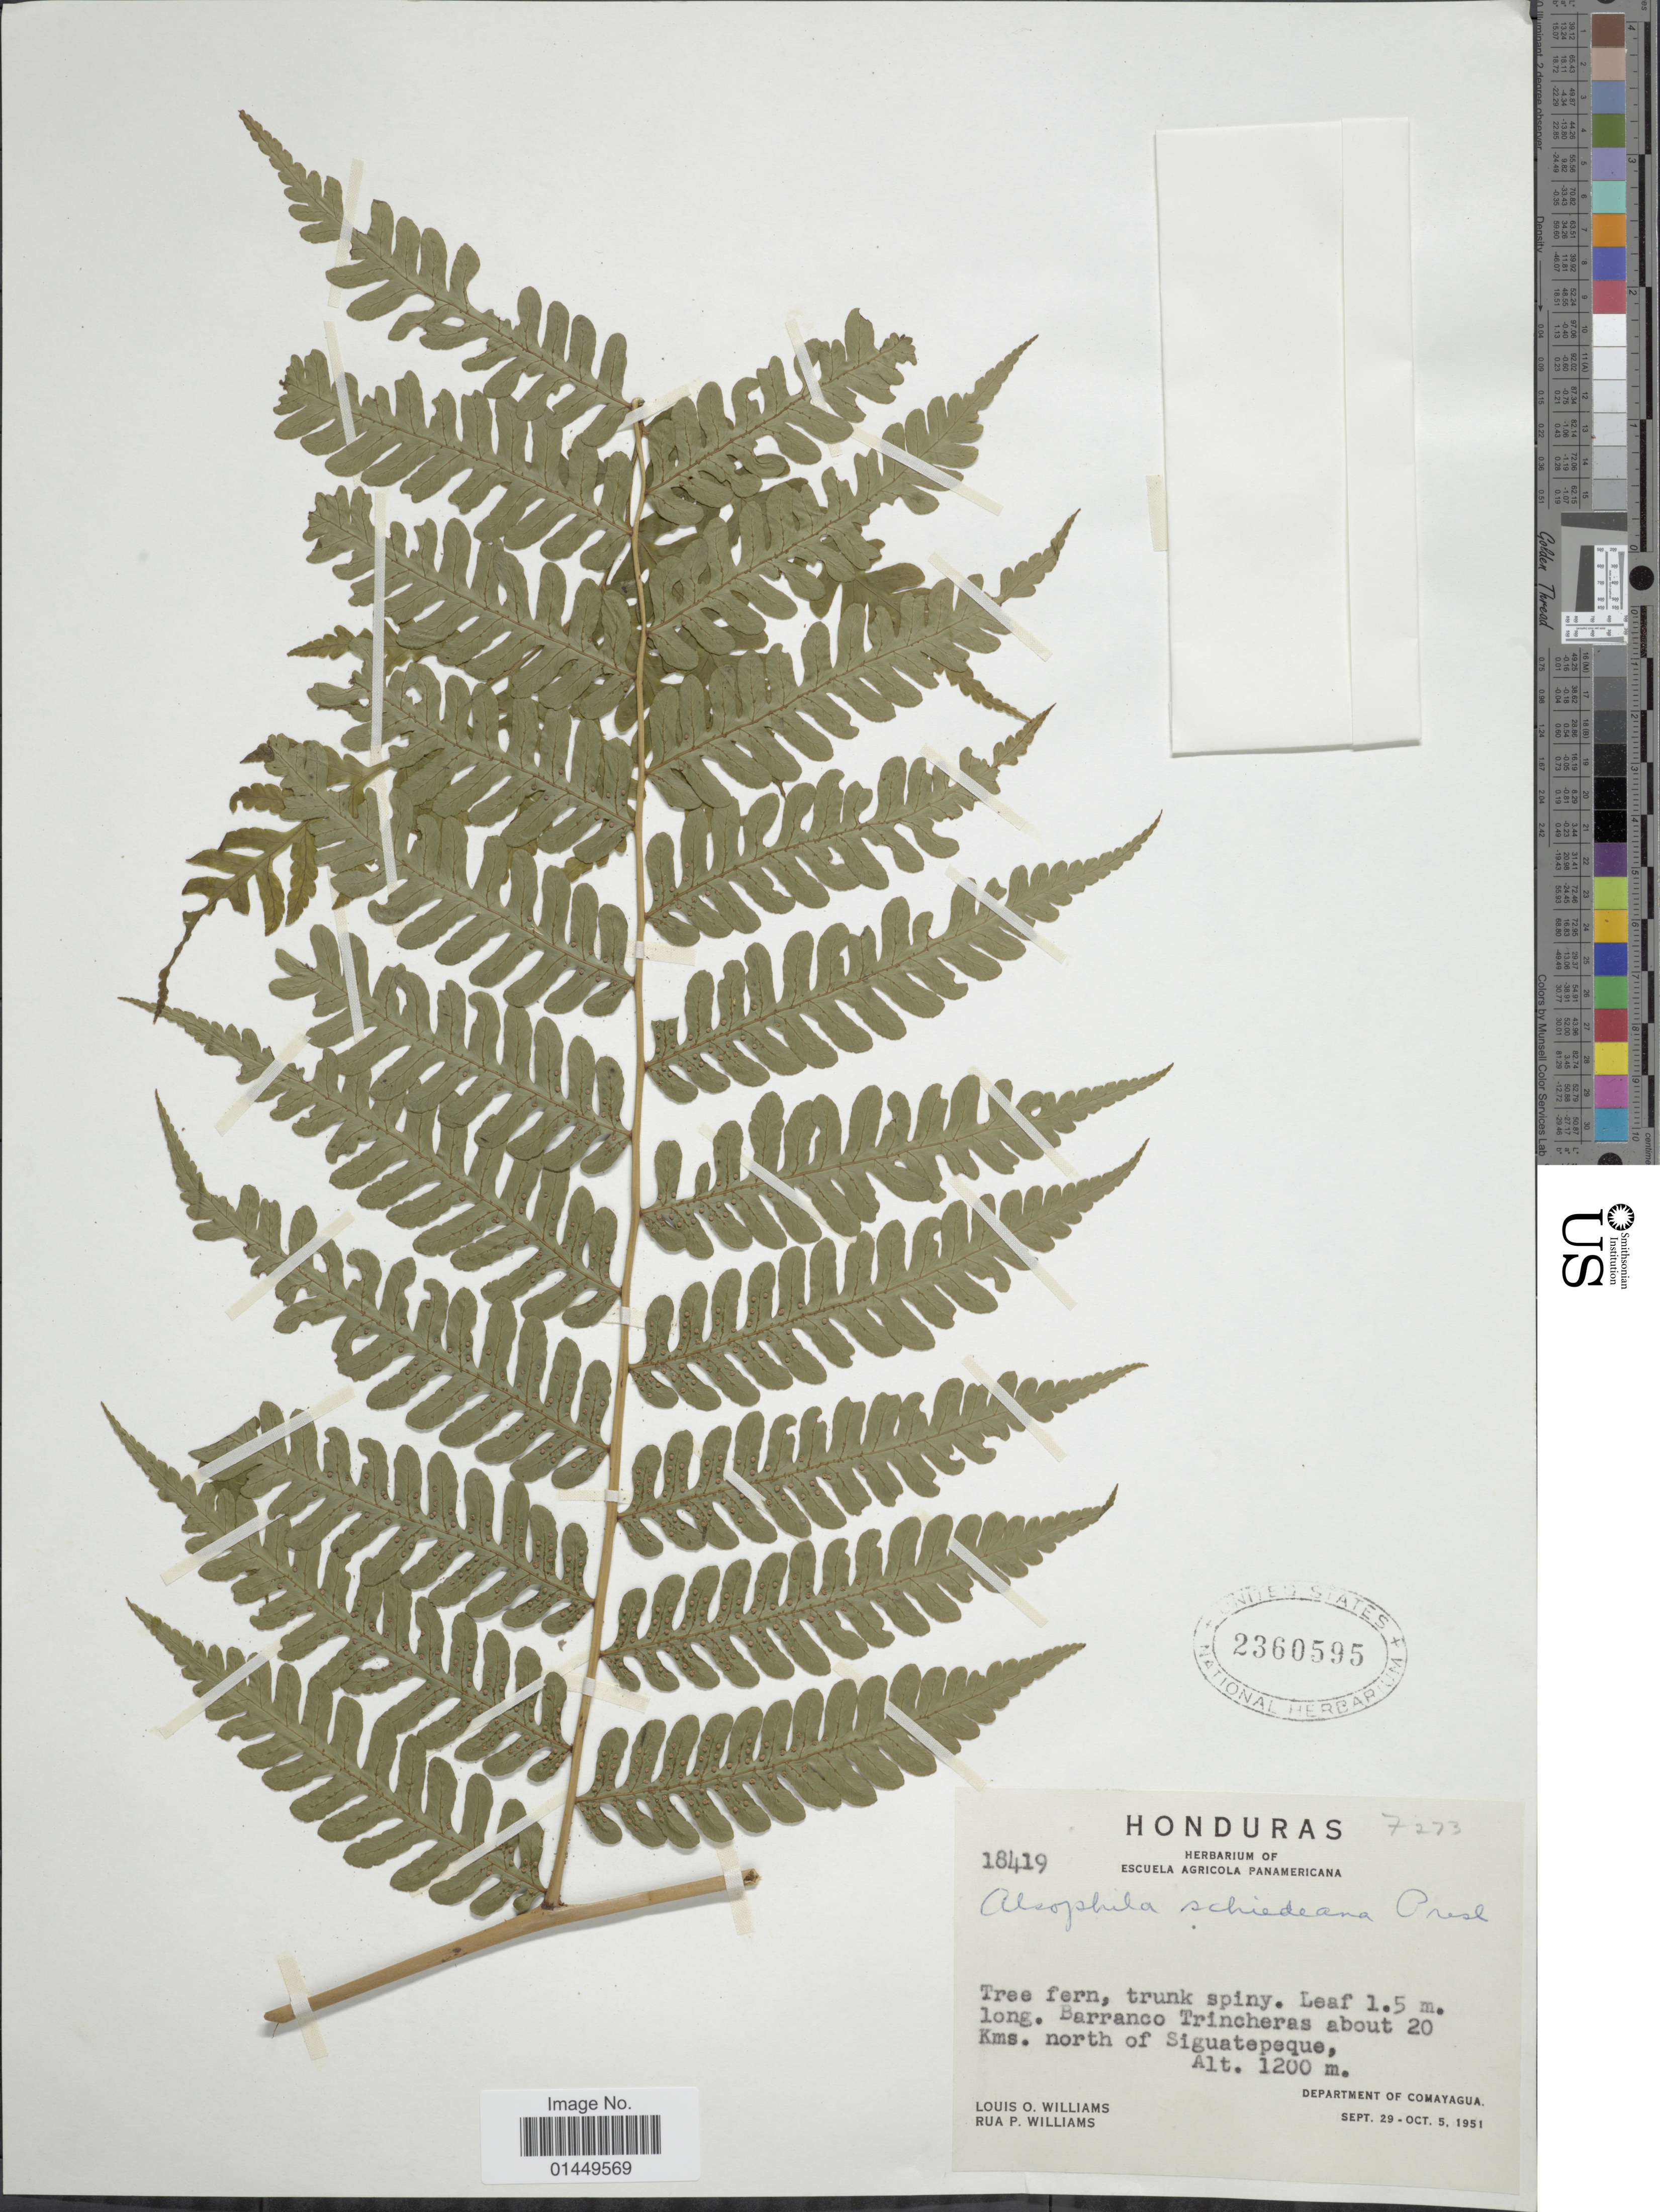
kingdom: Plantae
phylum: Tracheophyta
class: Polypodiopsida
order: Cyatheales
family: Cyatheaceae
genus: Cyathea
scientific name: Cyathea schiedeana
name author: (C. Presl) Domin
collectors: L. O. Williams & R. P. Williams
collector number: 18419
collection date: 1951-09-29/1951-10-05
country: Honduras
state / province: Comayagua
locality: Barranco Trincheras about 20 Kms. north of Siguatepeque, Department of Comayagua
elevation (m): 1200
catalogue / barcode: US 2360595